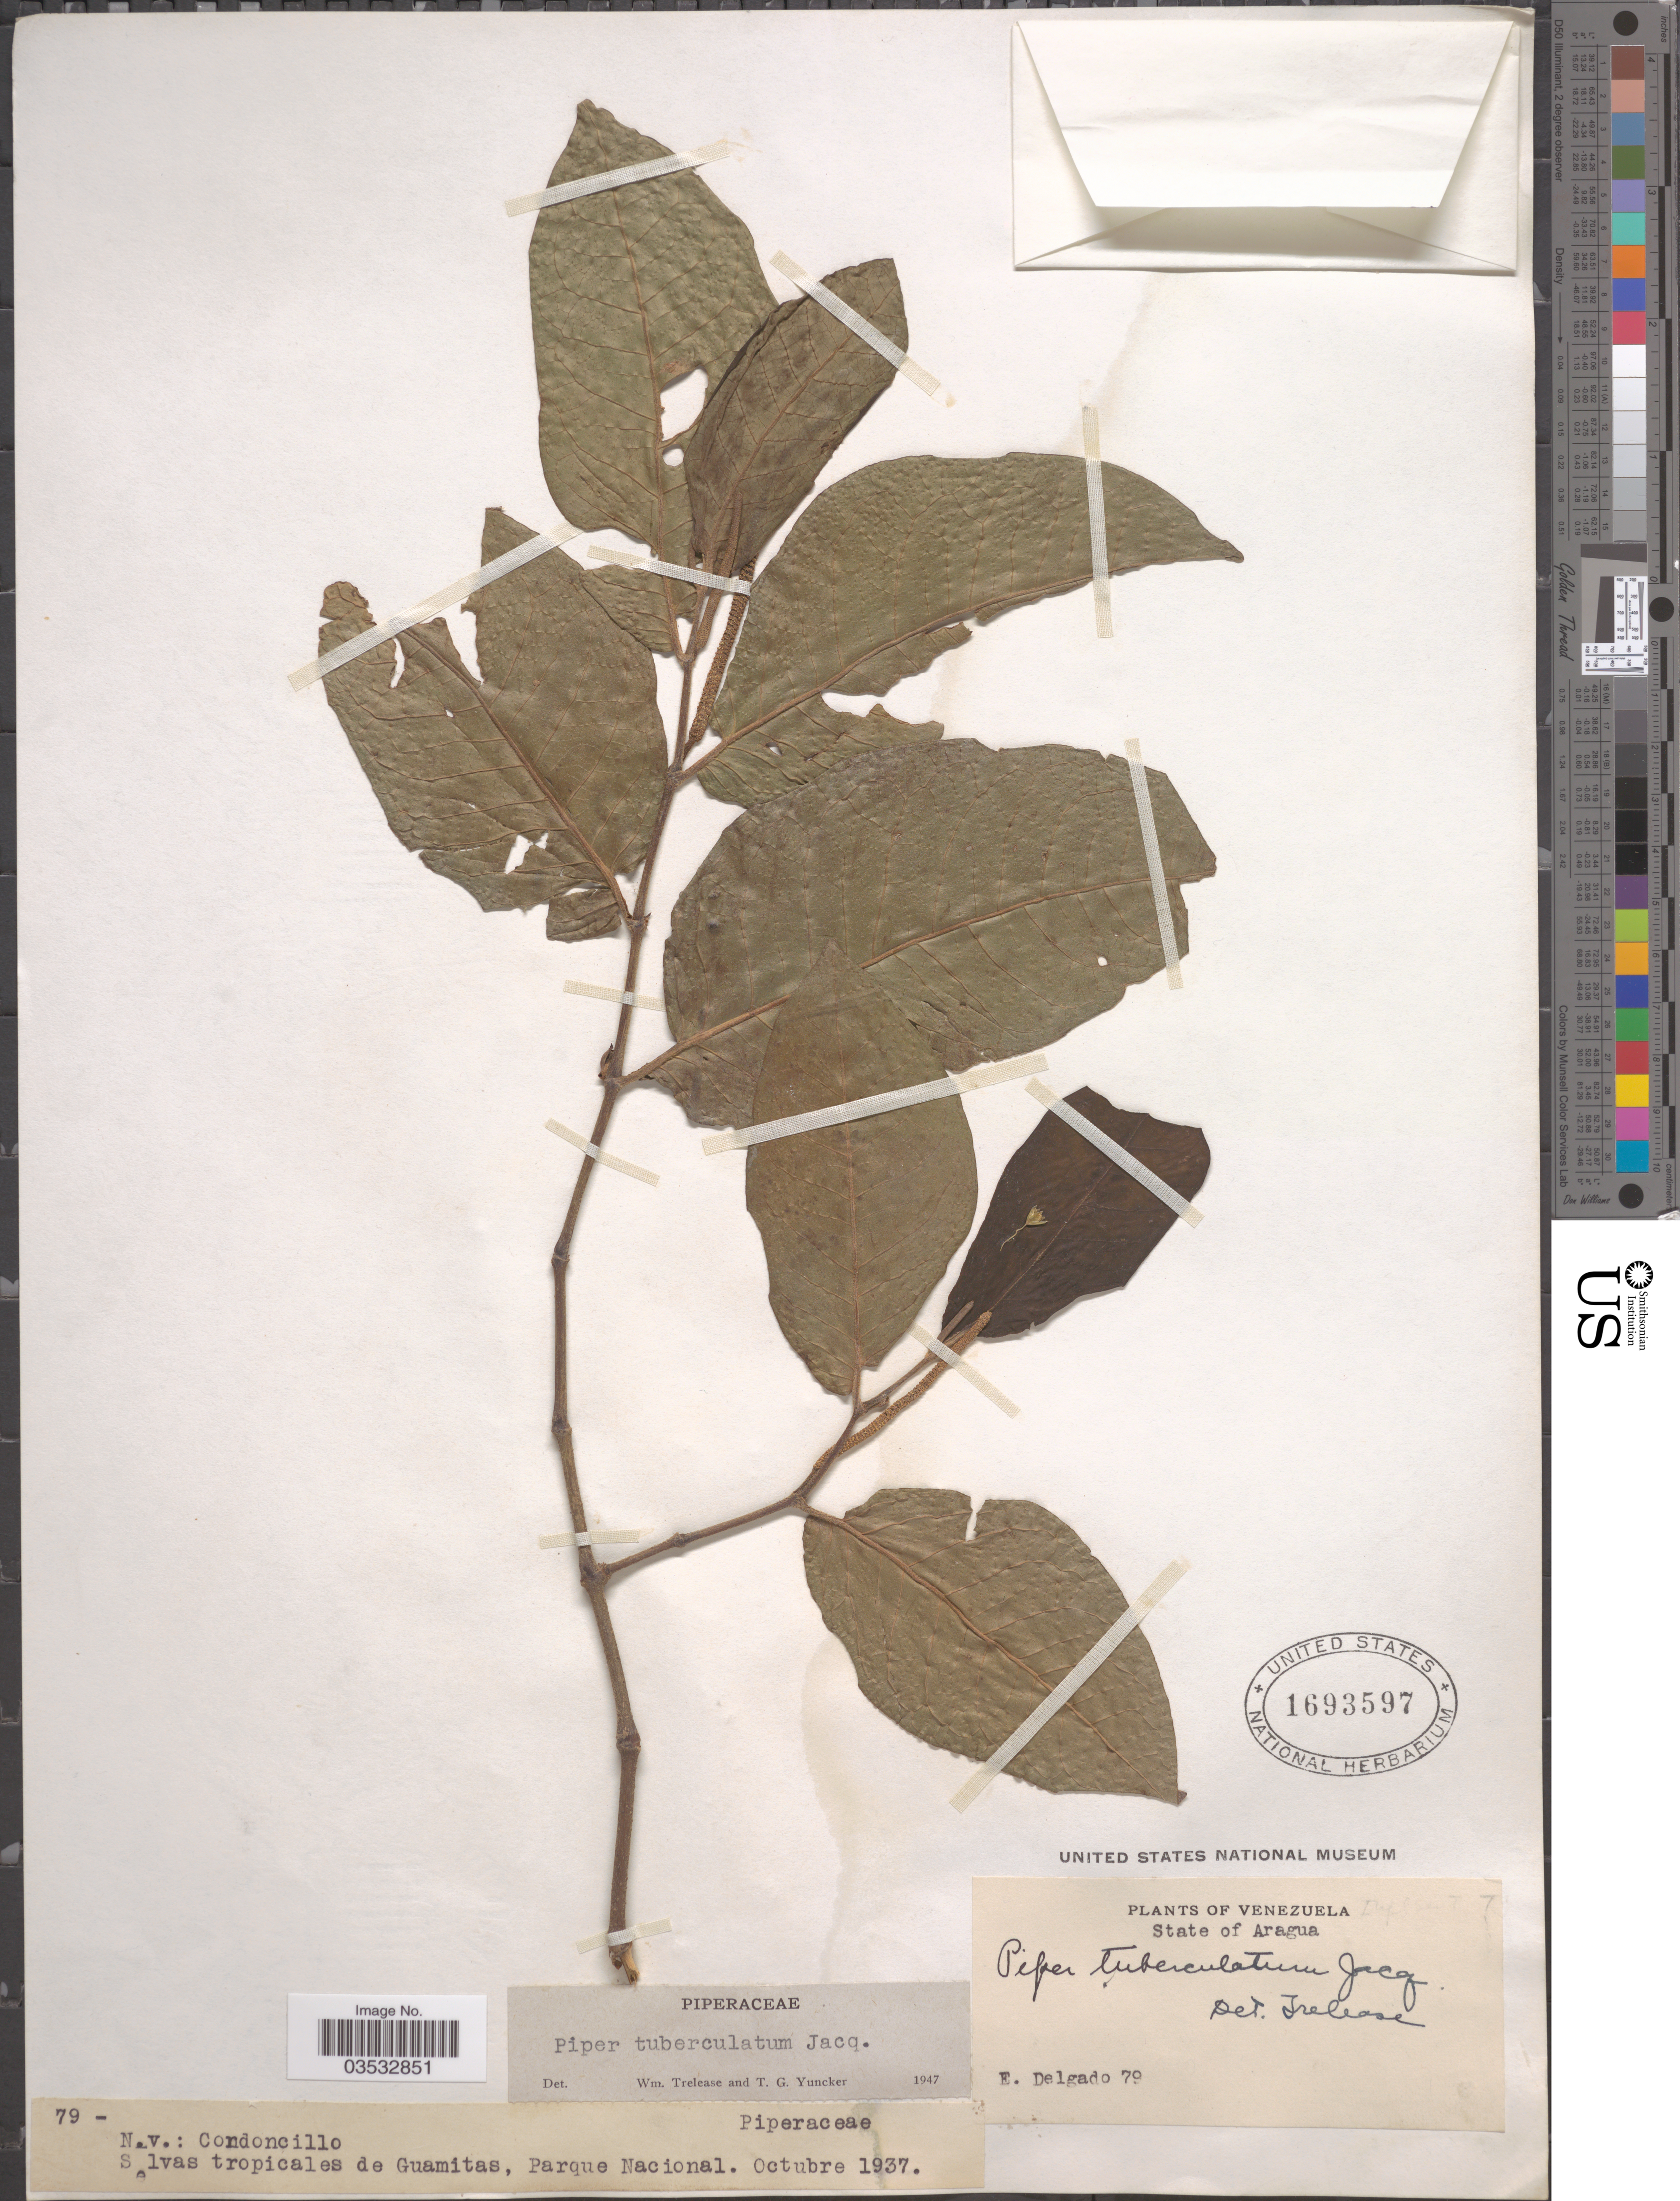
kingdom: Plantae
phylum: Tracheophyta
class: Magnoliopsida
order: Piperales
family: Piperaceae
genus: Piper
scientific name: Piper tuberculatum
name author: Jacq.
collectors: E. Delgado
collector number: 79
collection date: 1937-10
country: Venezuela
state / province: Aragua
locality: Selvas tropicales de Guamitas, Parque Nacional.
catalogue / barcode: US 1693597